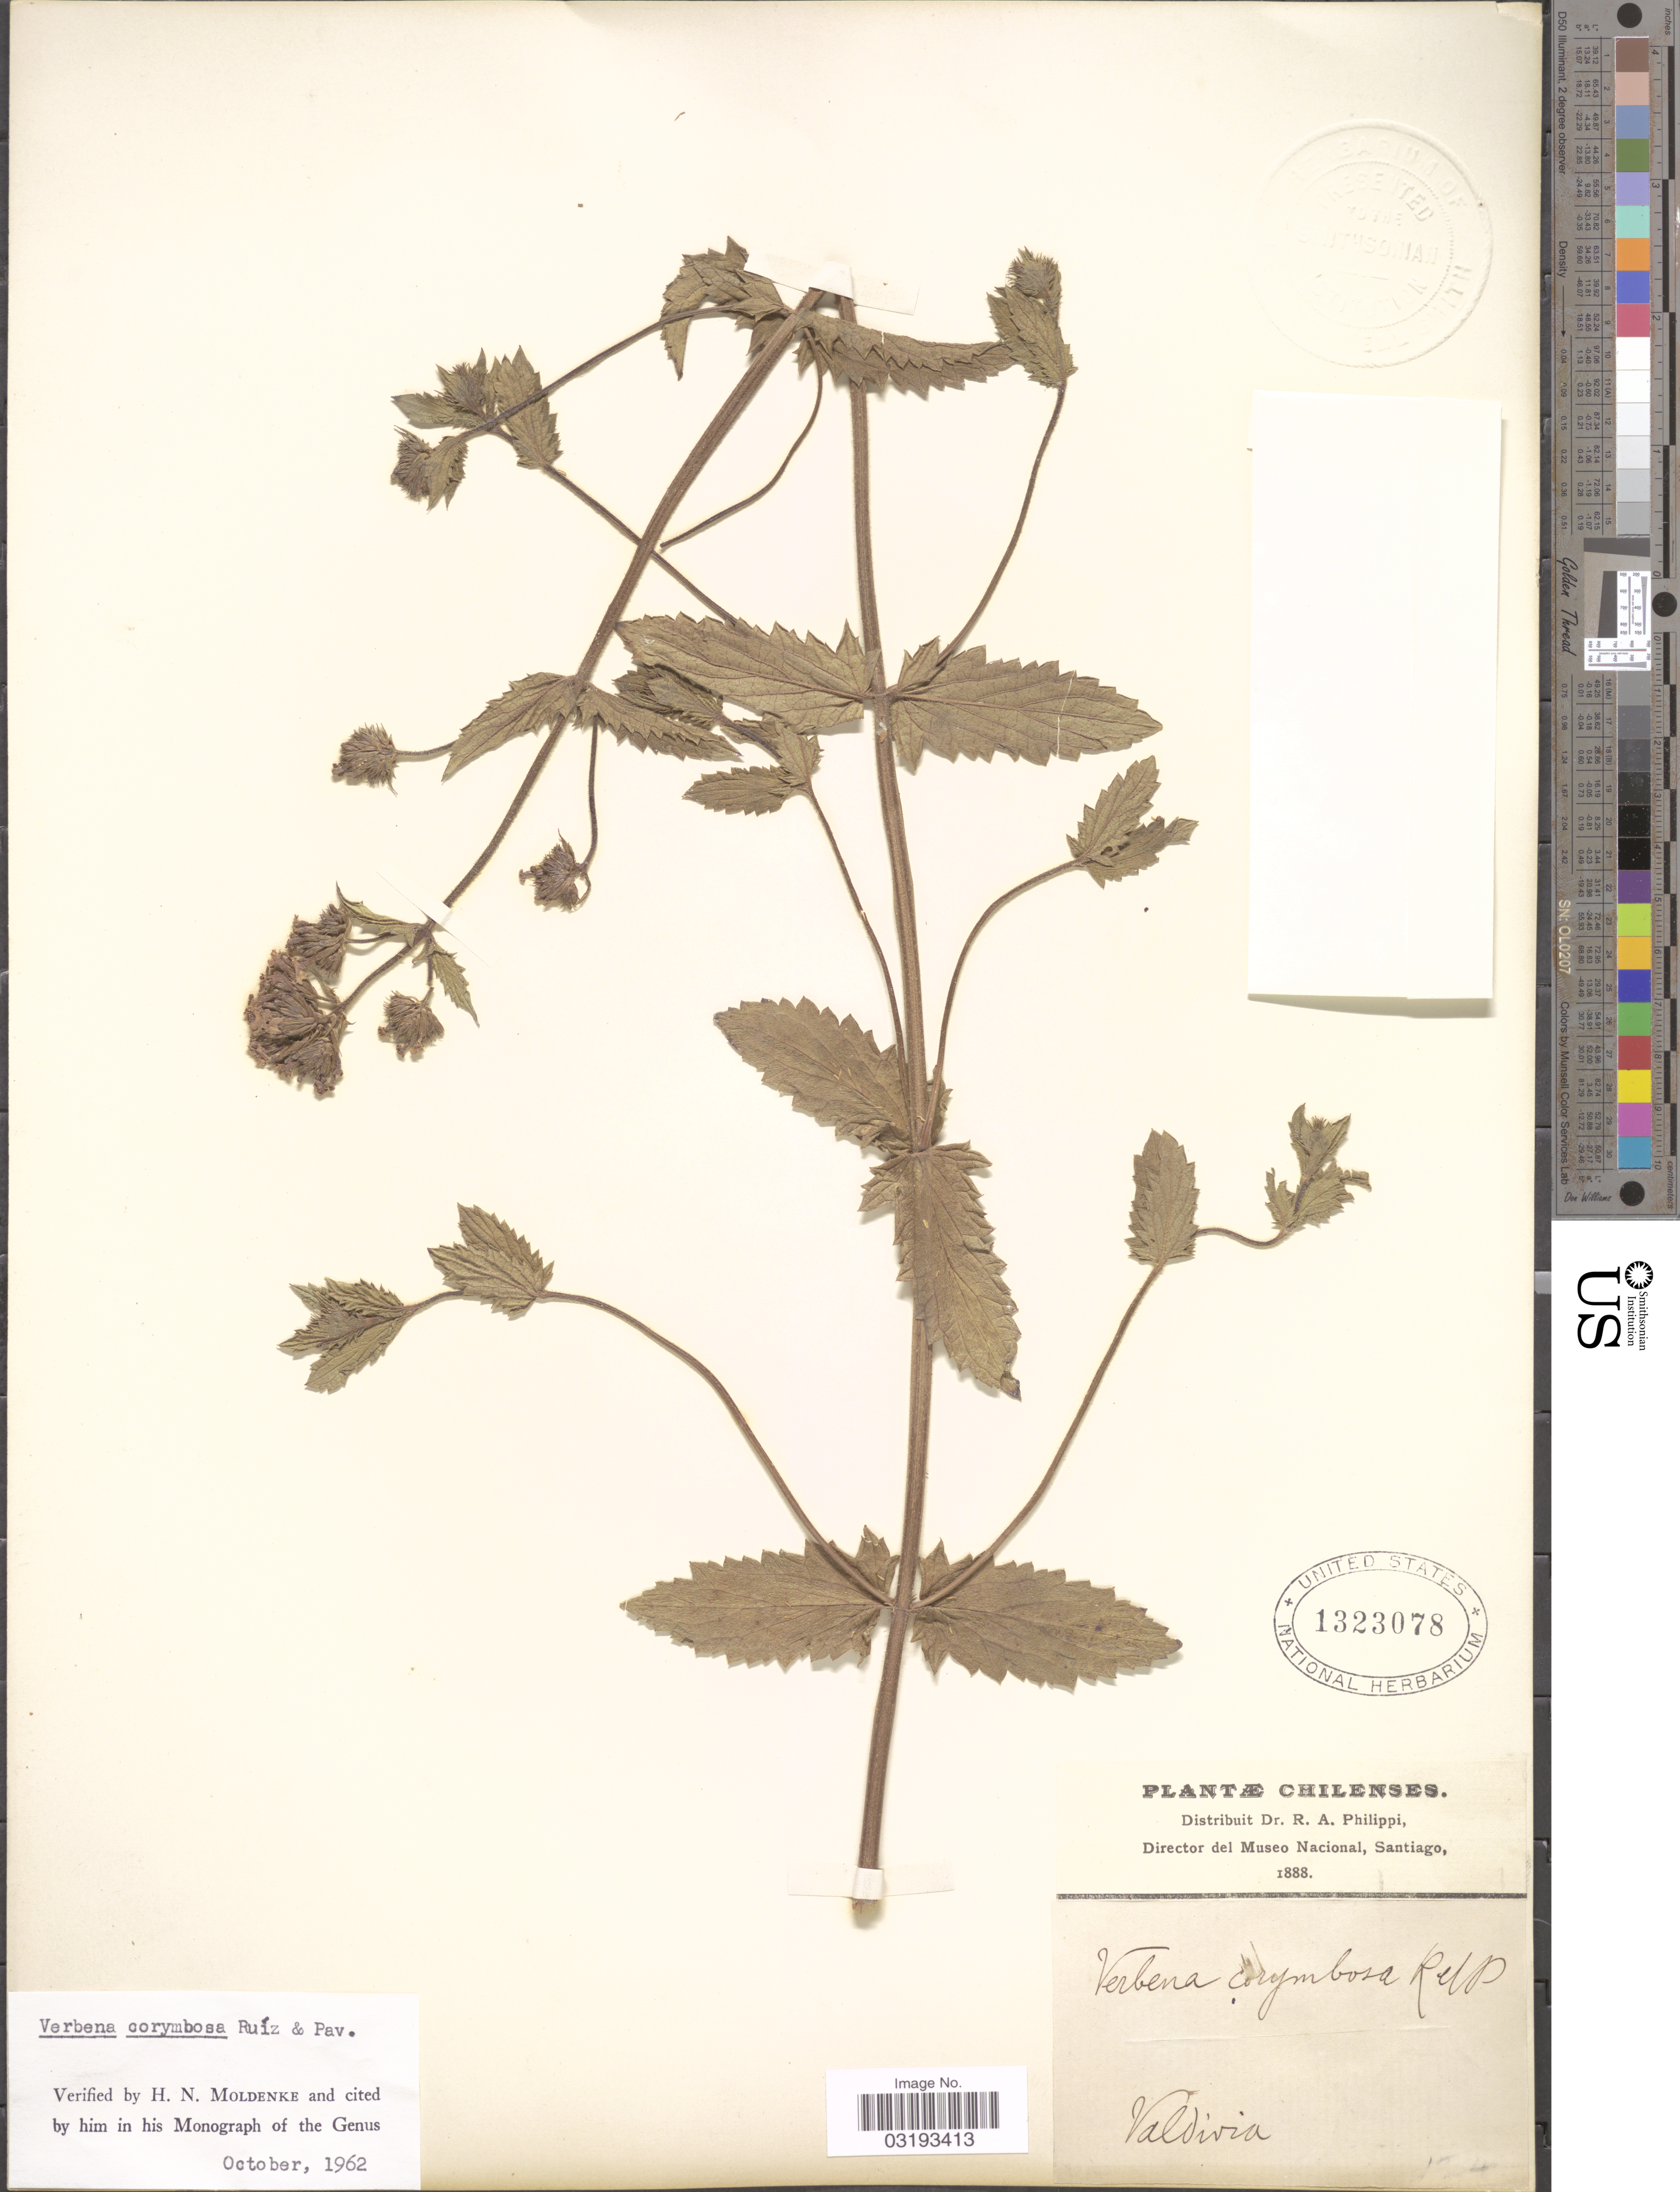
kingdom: Plantae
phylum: Tracheophyta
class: Magnoliopsida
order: Lamiales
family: Verbenaceae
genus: Verbena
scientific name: Verbena corymbosa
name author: Ruiz & Pav.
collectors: R. A. Philippi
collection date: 1888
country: Chile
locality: Valdivia.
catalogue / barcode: US 1323078